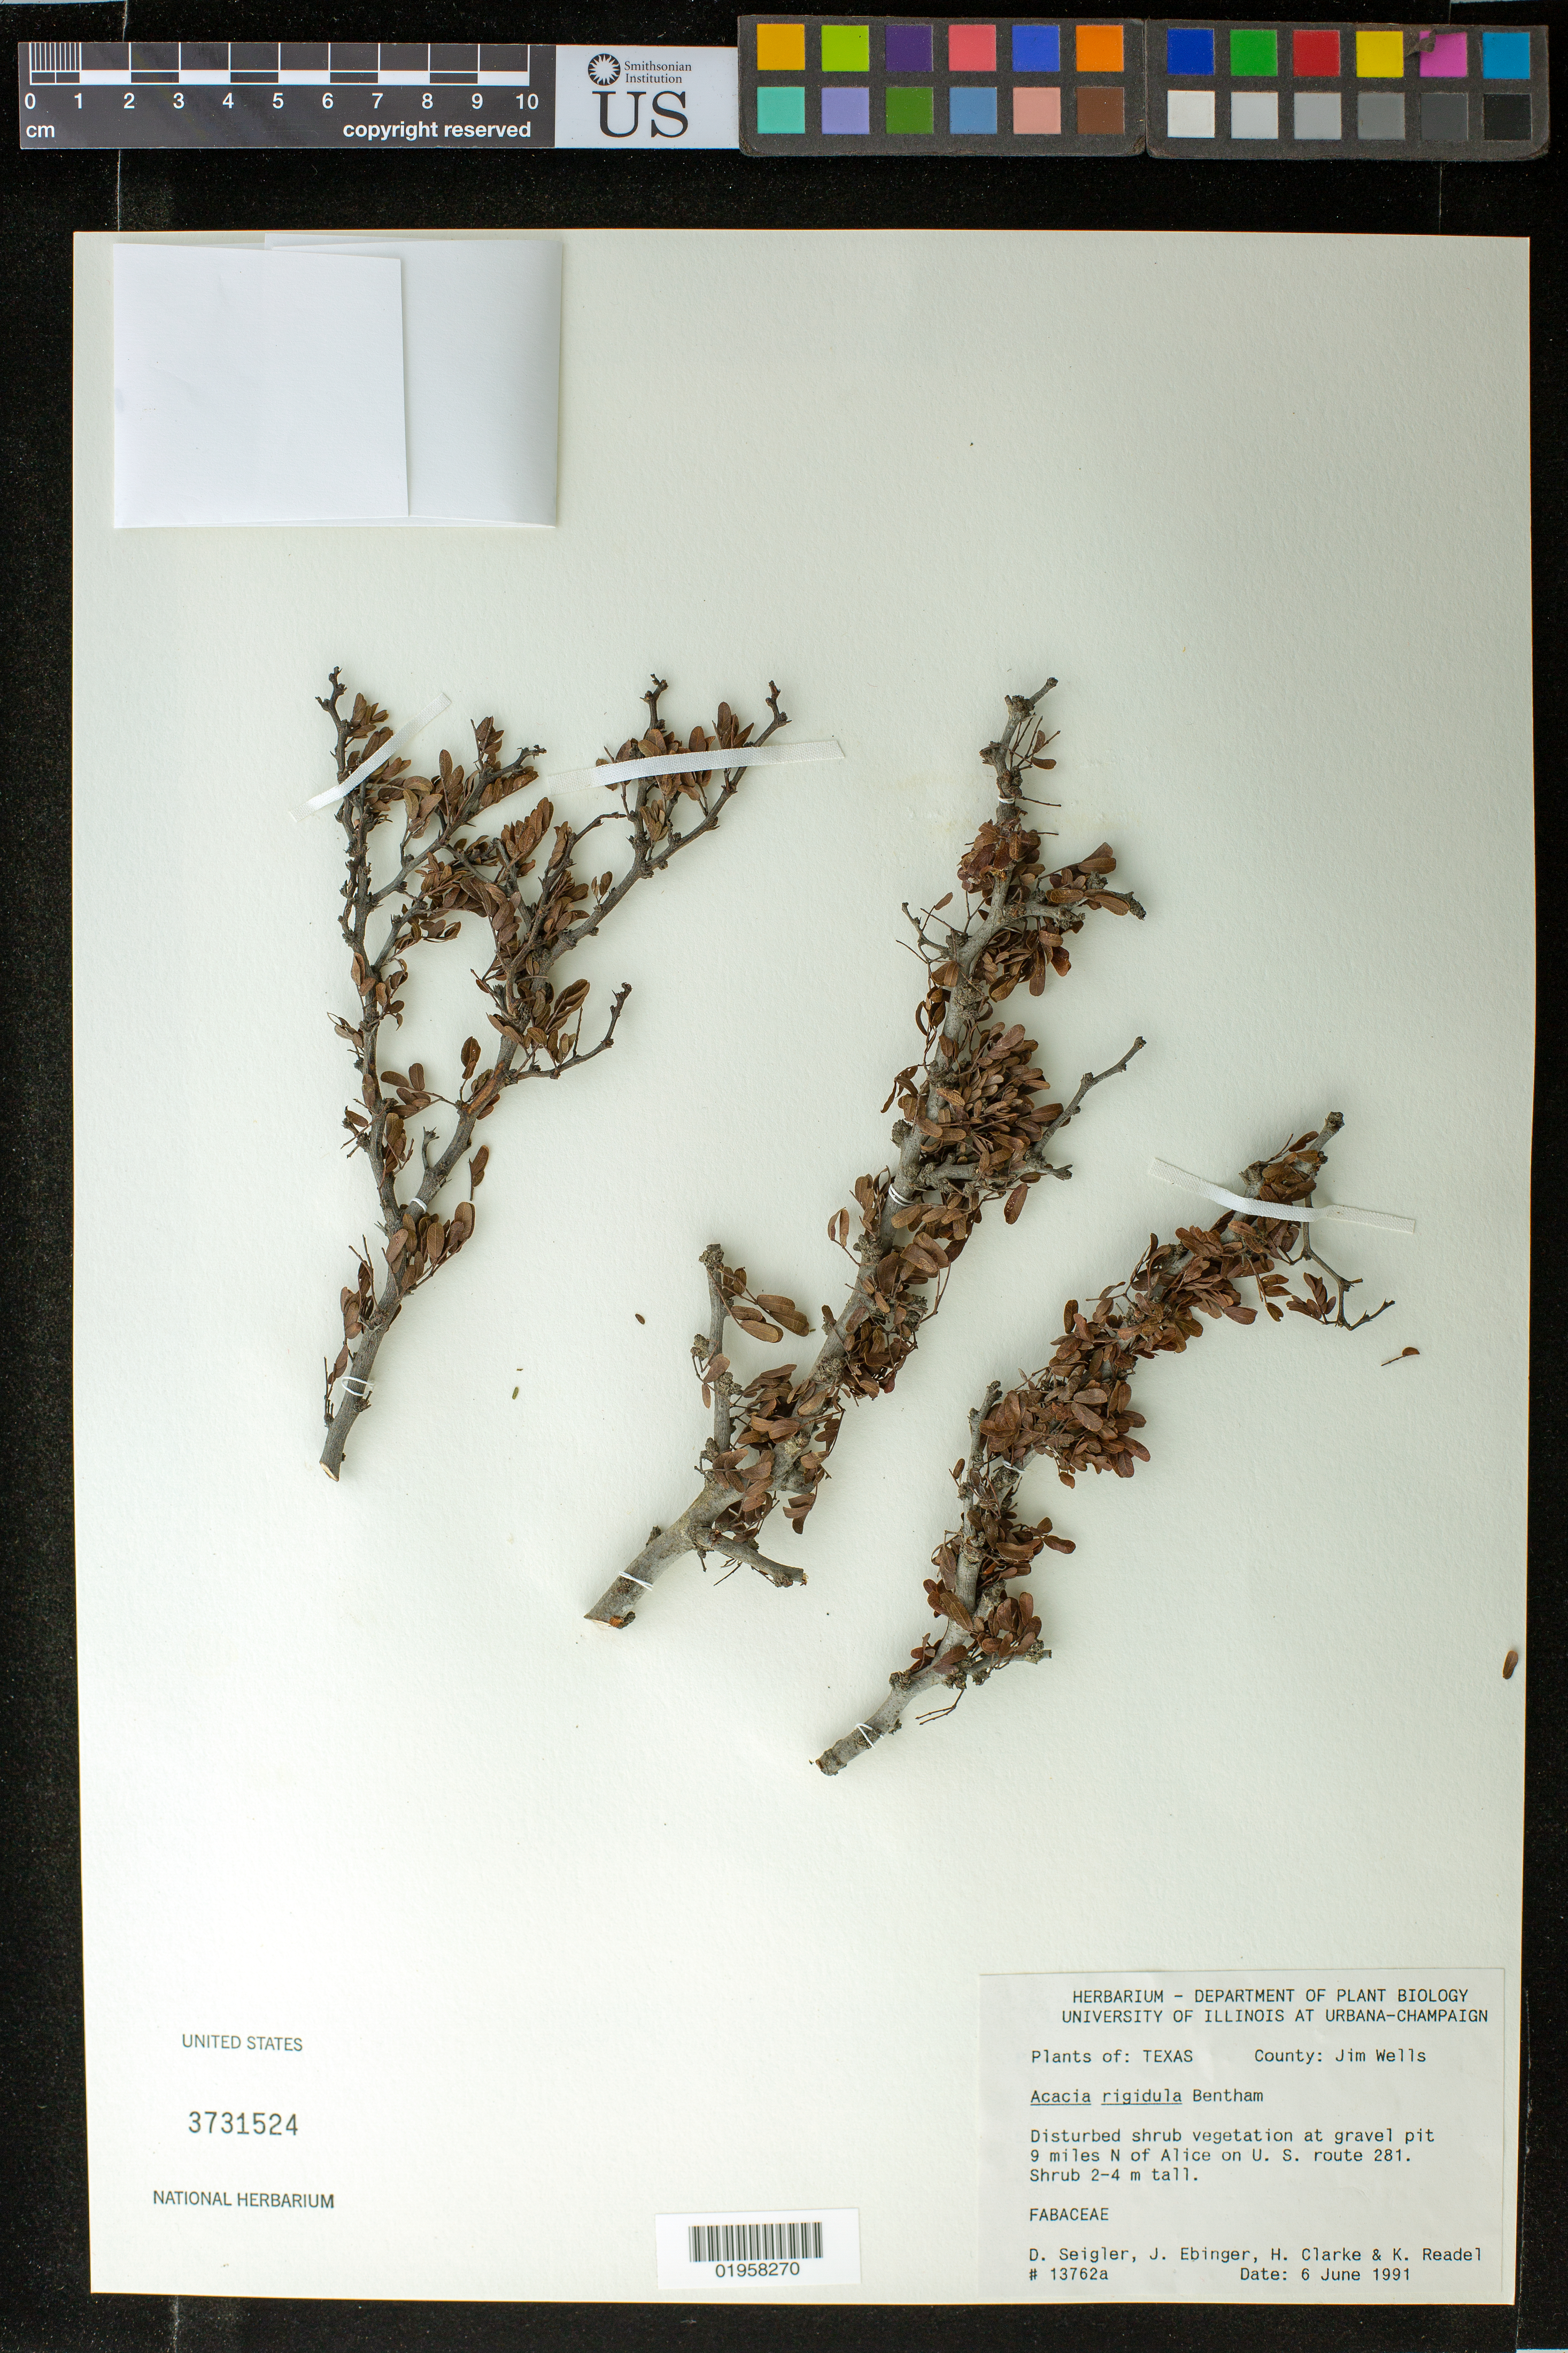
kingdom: Plantae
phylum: Tracheophyta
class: Magnoliopsida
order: Fabales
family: Fabaceae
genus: Vachellia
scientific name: Vachellia rigidula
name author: (Benth.) Seigler & Ebinger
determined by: Strong, Mark T., (BOT), Smithsonian Institution - National Museum of Natural History (UNITED STATES)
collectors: D. S. Seigler, J. Ebinger, H. D. Clarke & K. Readel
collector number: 13762a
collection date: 1991-06-06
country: United States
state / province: Texas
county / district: Jim Wells County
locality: Alice, 9 miles N on US Route 281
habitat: Disturbed shrub vegetatioin at gravel pit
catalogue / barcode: US 3731524